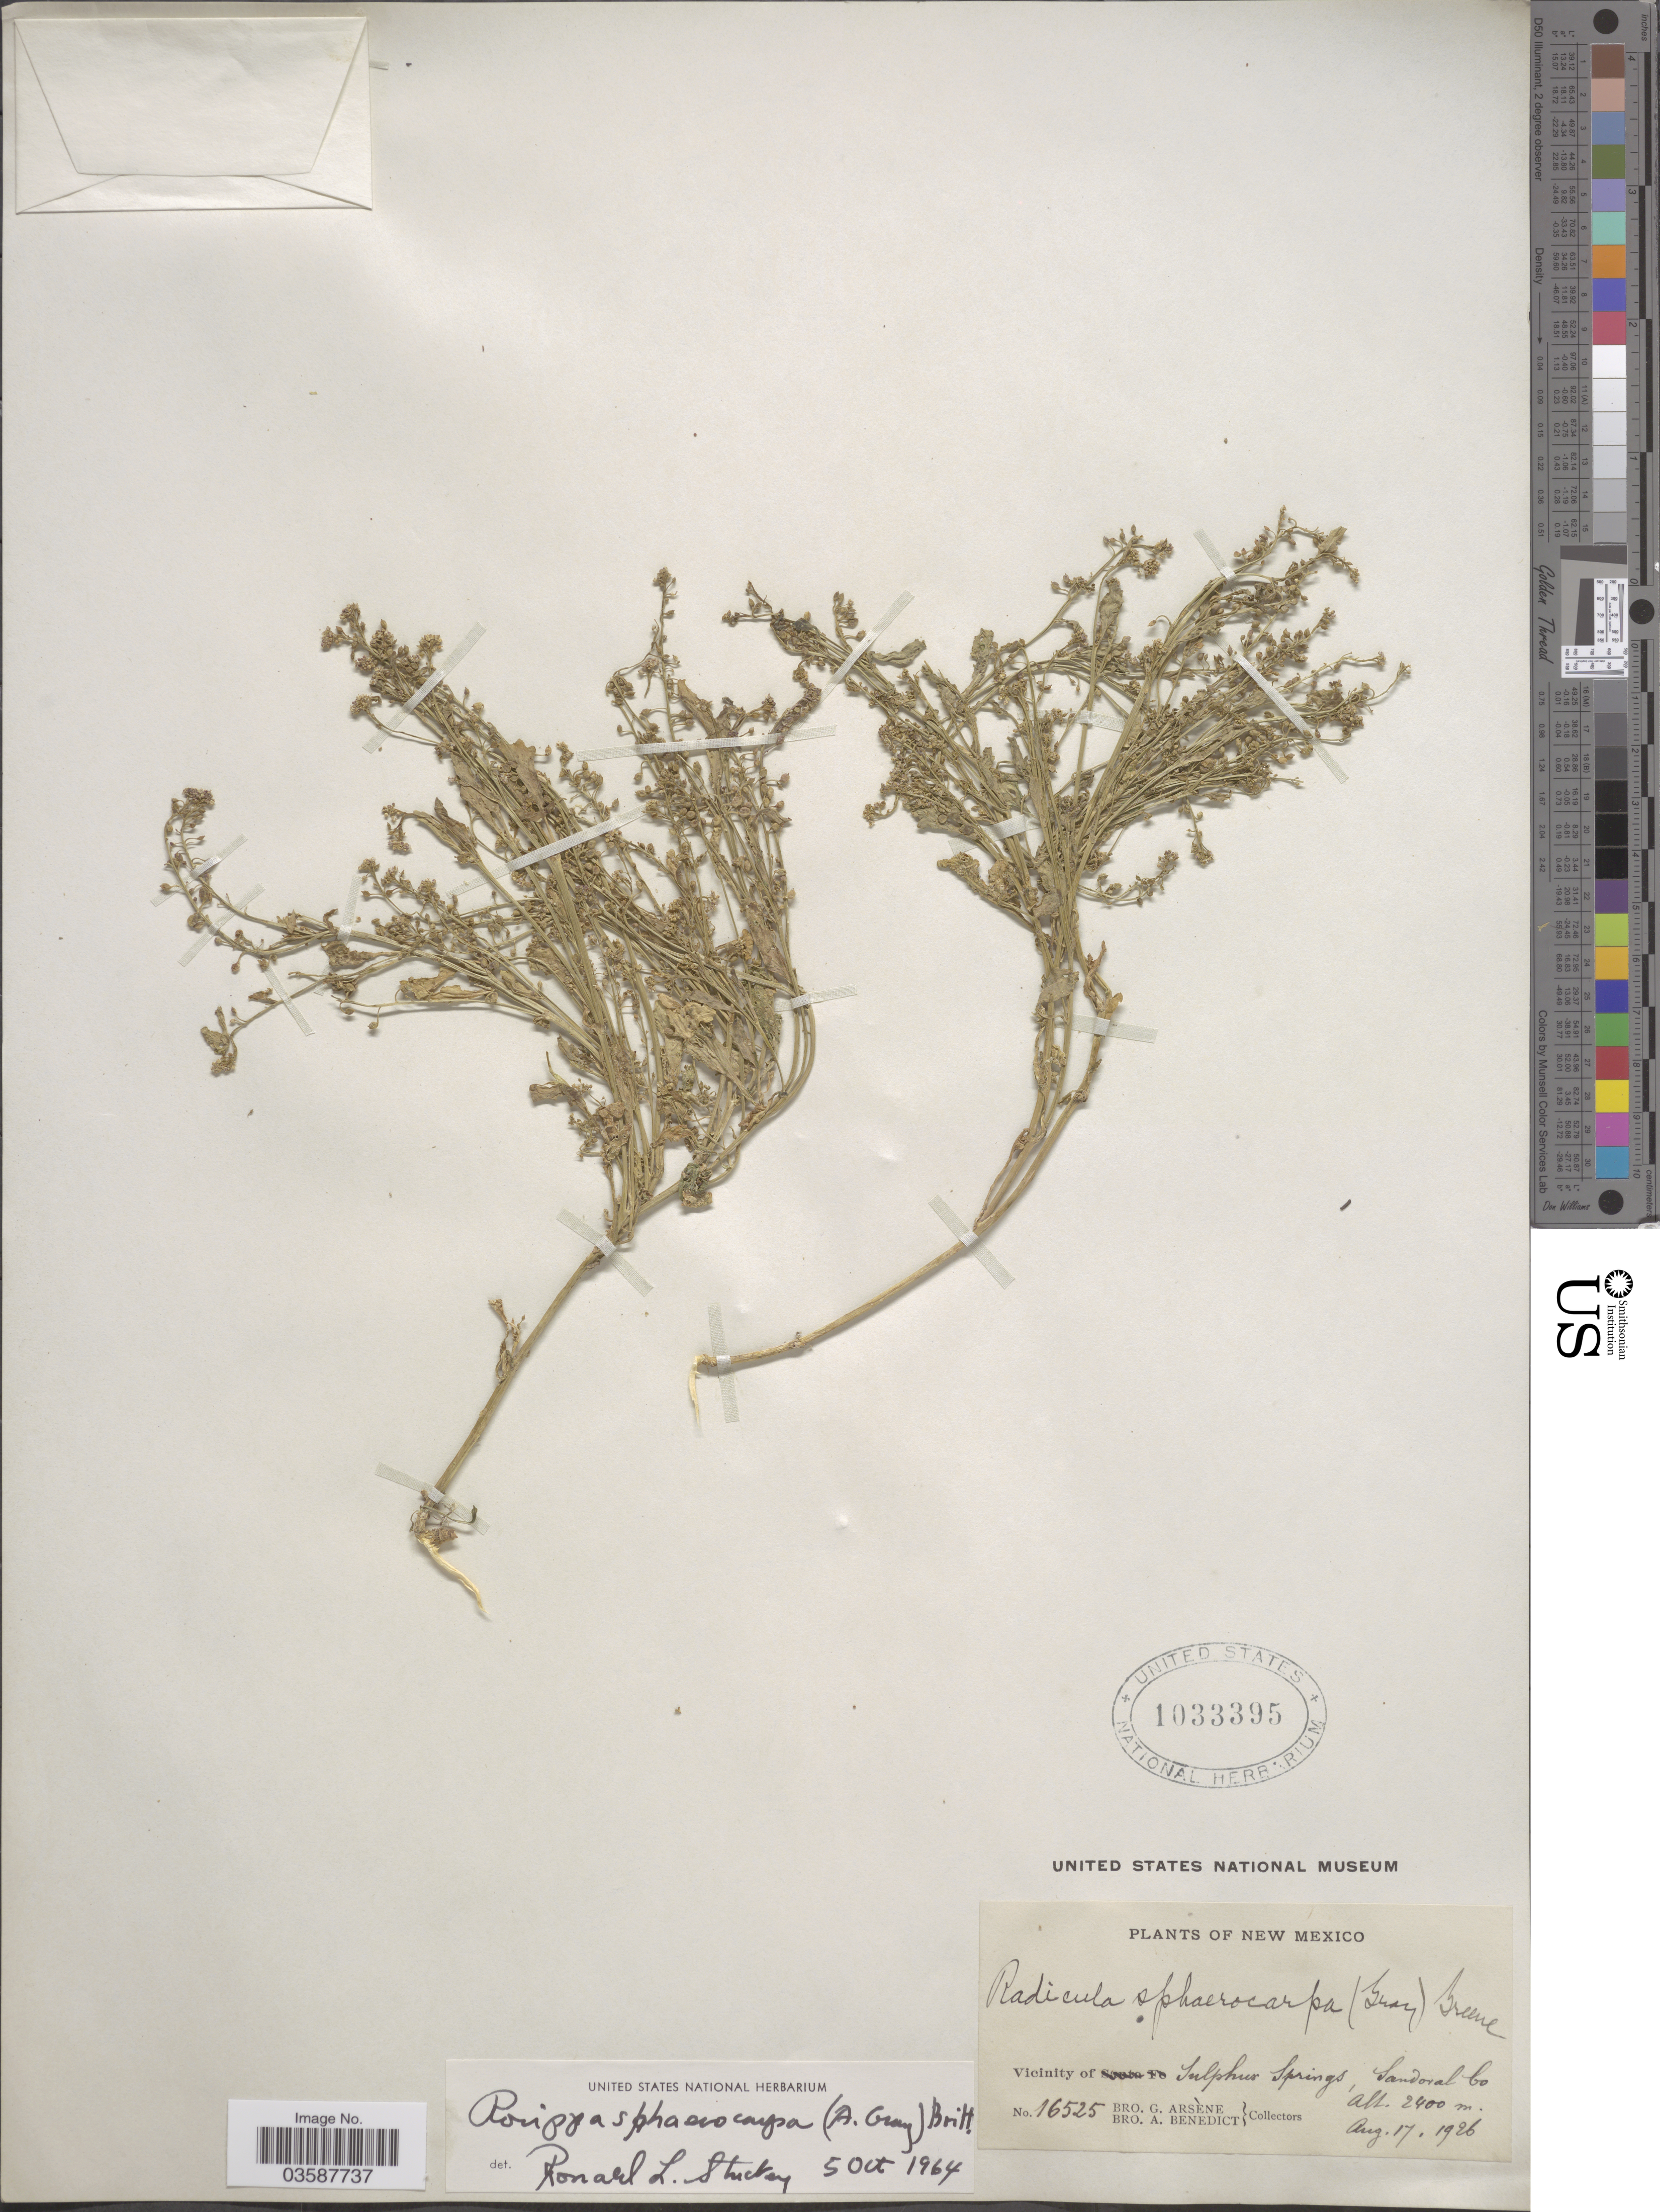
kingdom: Plantae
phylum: Tracheophyta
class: Magnoliopsida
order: Brassicales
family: Brassicaceae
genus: Rorippa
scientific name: Rorippa sphaerocarpa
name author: Britton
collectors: Bro. G. Arsène & Bro. A. Benedict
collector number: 16525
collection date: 1926-08-17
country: United States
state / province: New Mexico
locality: Vicinity of Sulphur Springs, Sandoval Co.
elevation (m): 2400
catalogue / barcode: US 1033395